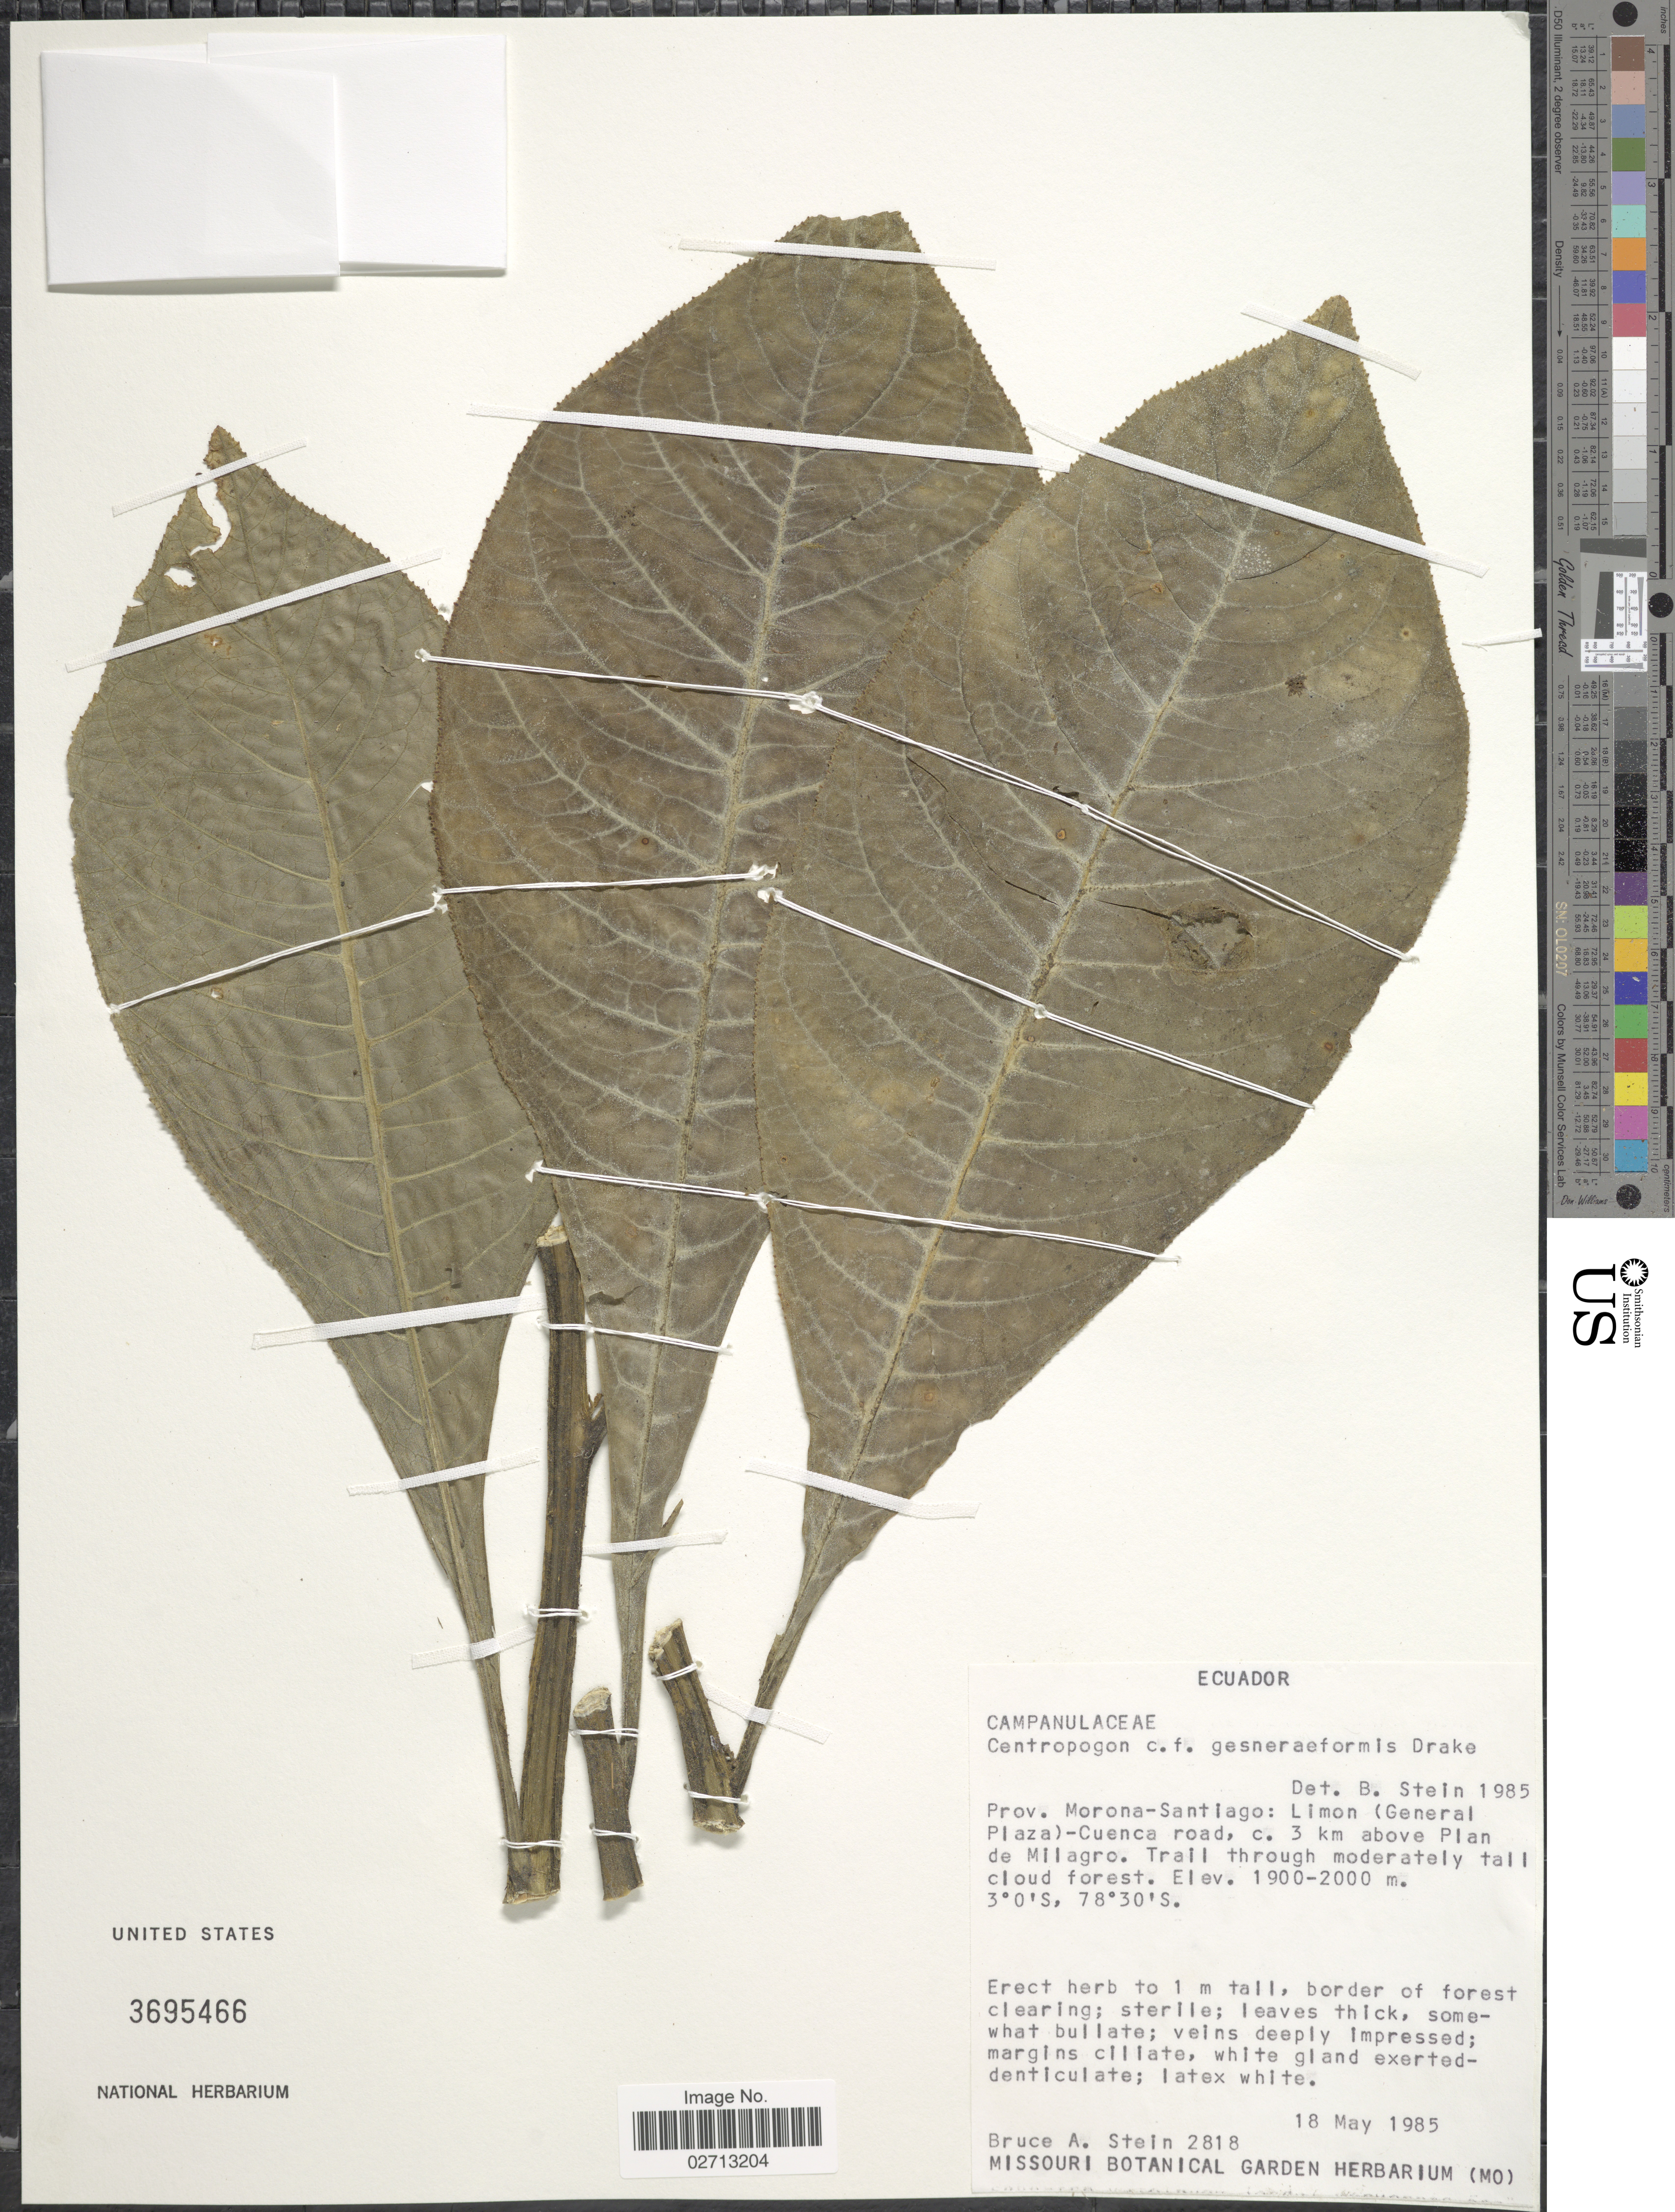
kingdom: Plantae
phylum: Tracheophyta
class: Magnoliopsida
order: Asterales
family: Campanulaceae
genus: Centropogon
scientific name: Centropogon gesneriformis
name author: Drake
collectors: B. A. Stein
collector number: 2818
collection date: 1985-05-18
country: Ecuador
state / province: Morona-Santiago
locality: Limon (General Plaza) - Cuenca road, c. 3 km above Plan de Milagro. Trail through moderately tall cloud forest.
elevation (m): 1900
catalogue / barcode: US 3695466